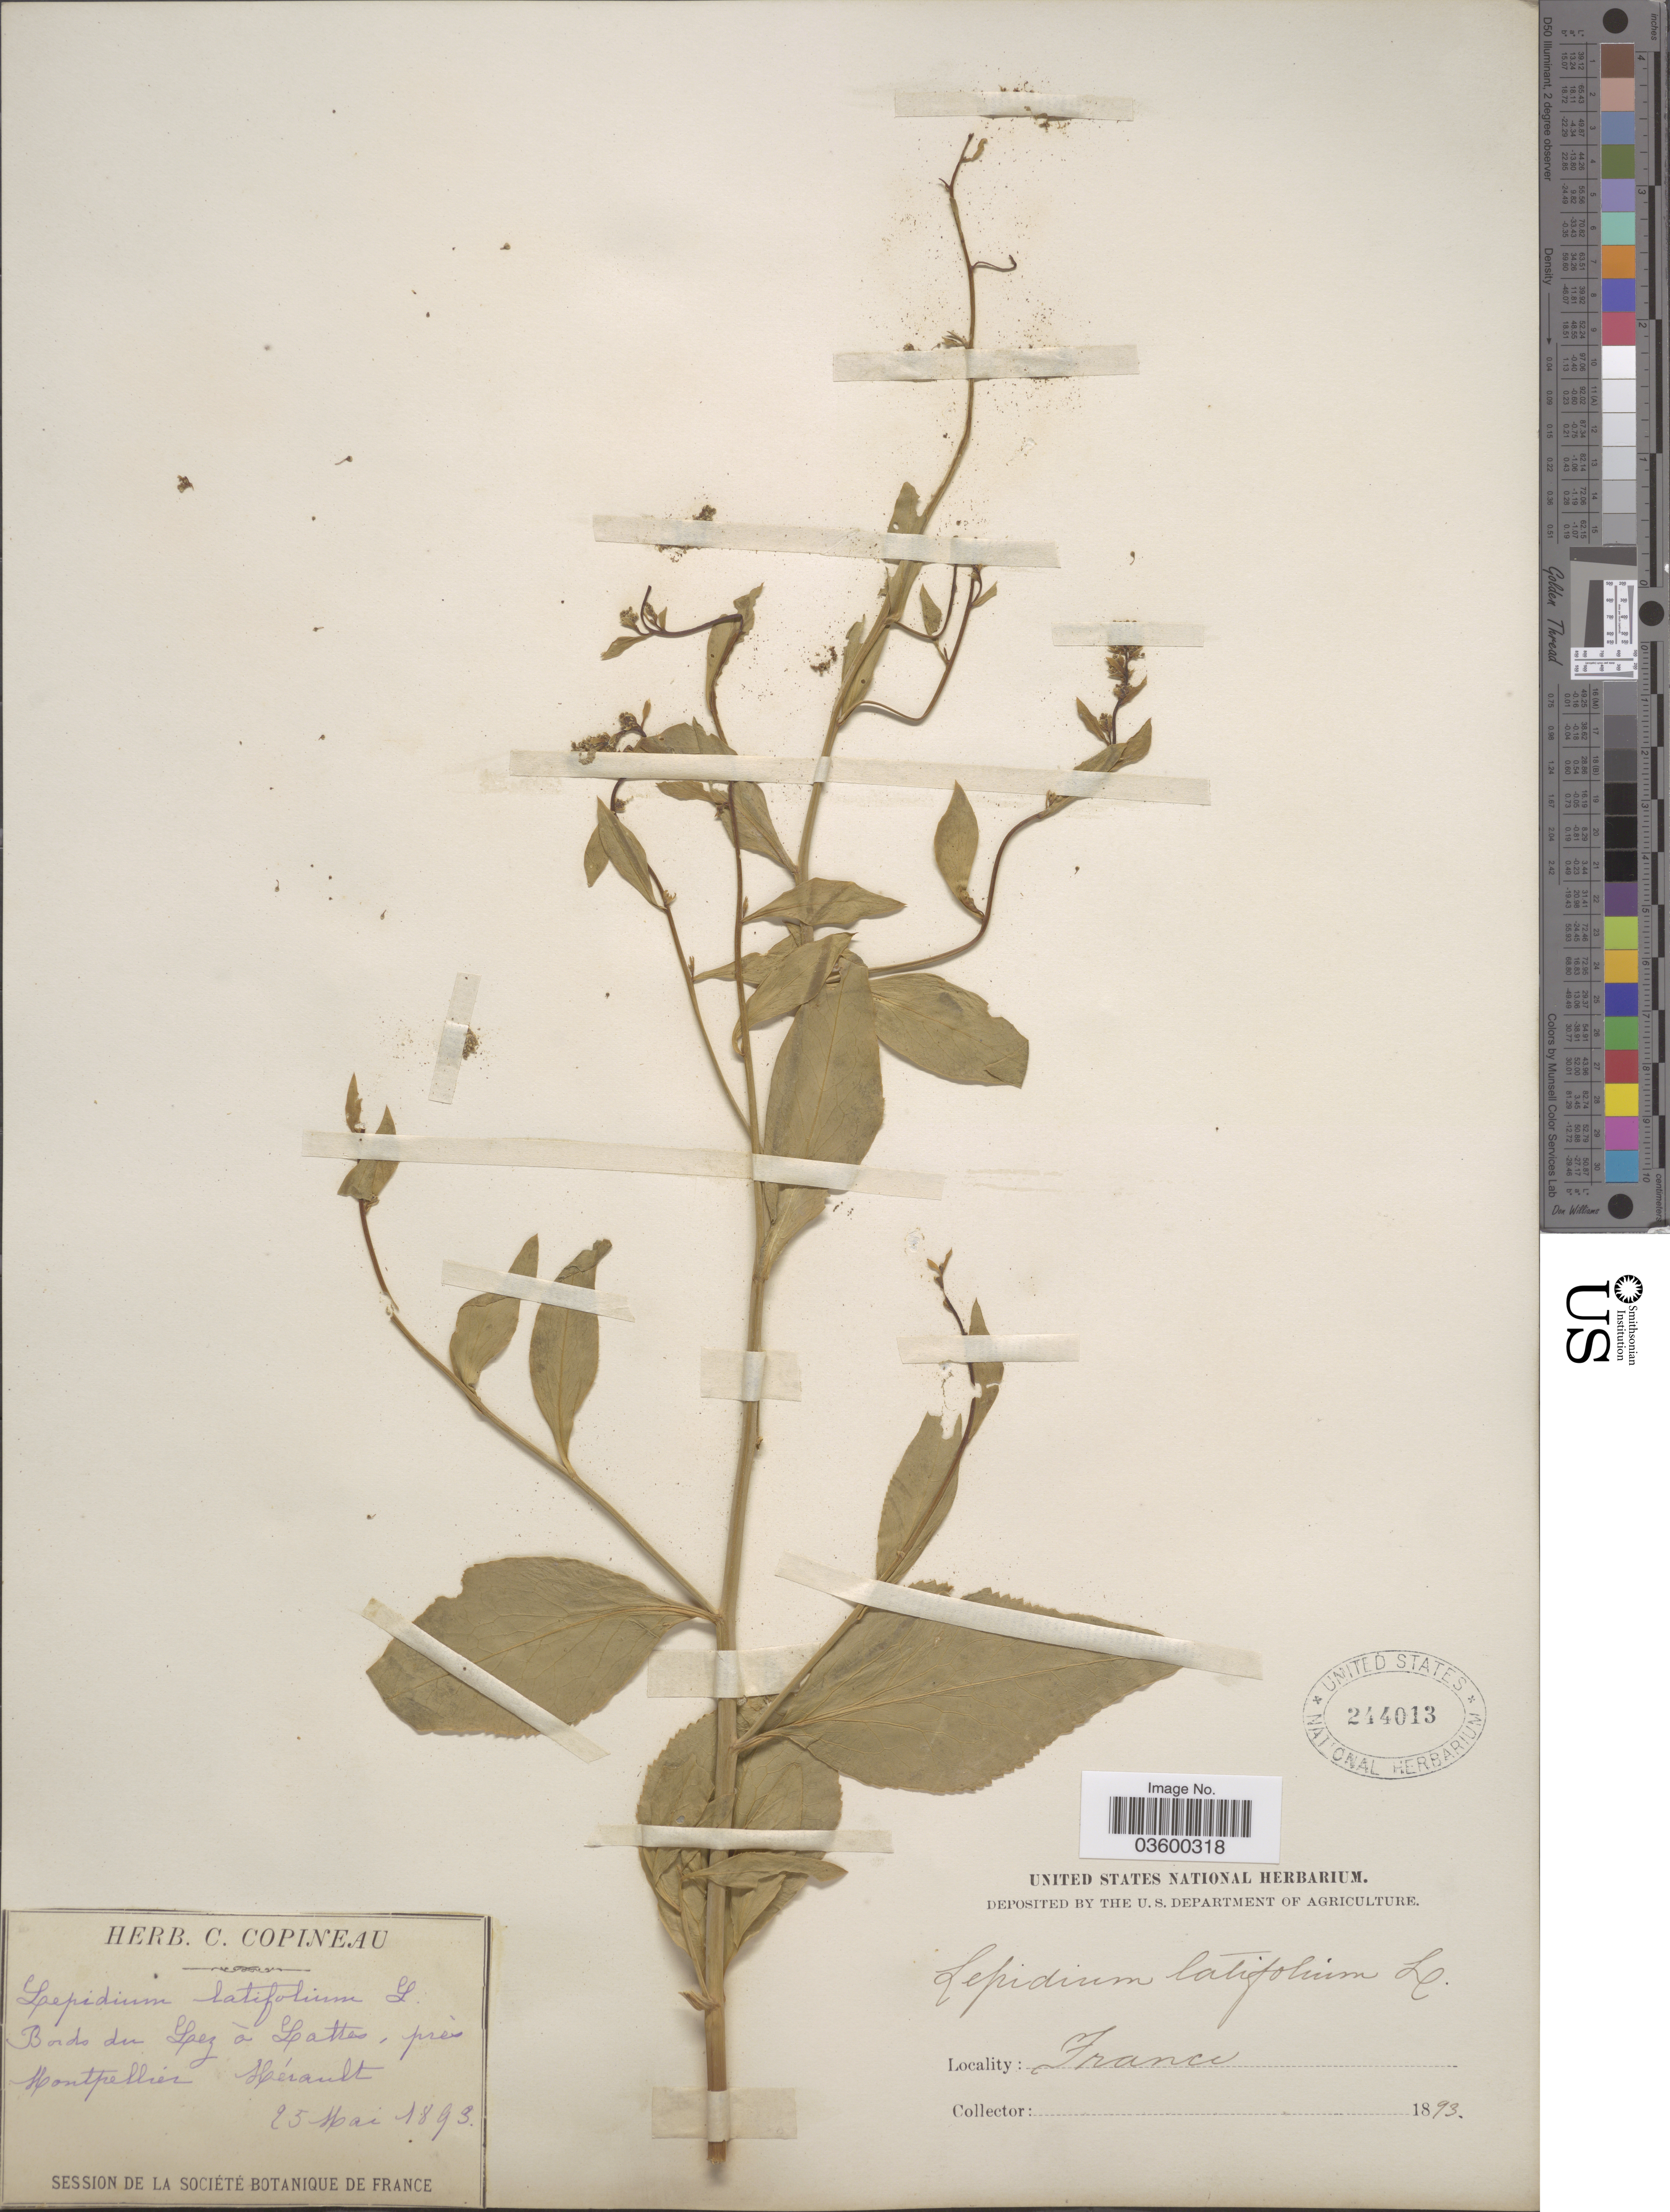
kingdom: Plantae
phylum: Tracheophyta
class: Magnoliopsida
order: Brassicales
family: Brassicaceae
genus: Lepidium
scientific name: Lepidium latifolium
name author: L.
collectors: ex herb. C. Copineau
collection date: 1893-05-25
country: France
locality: Bords du Lez à Lattes, prés Montpellier. Hérault.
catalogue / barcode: US 244013